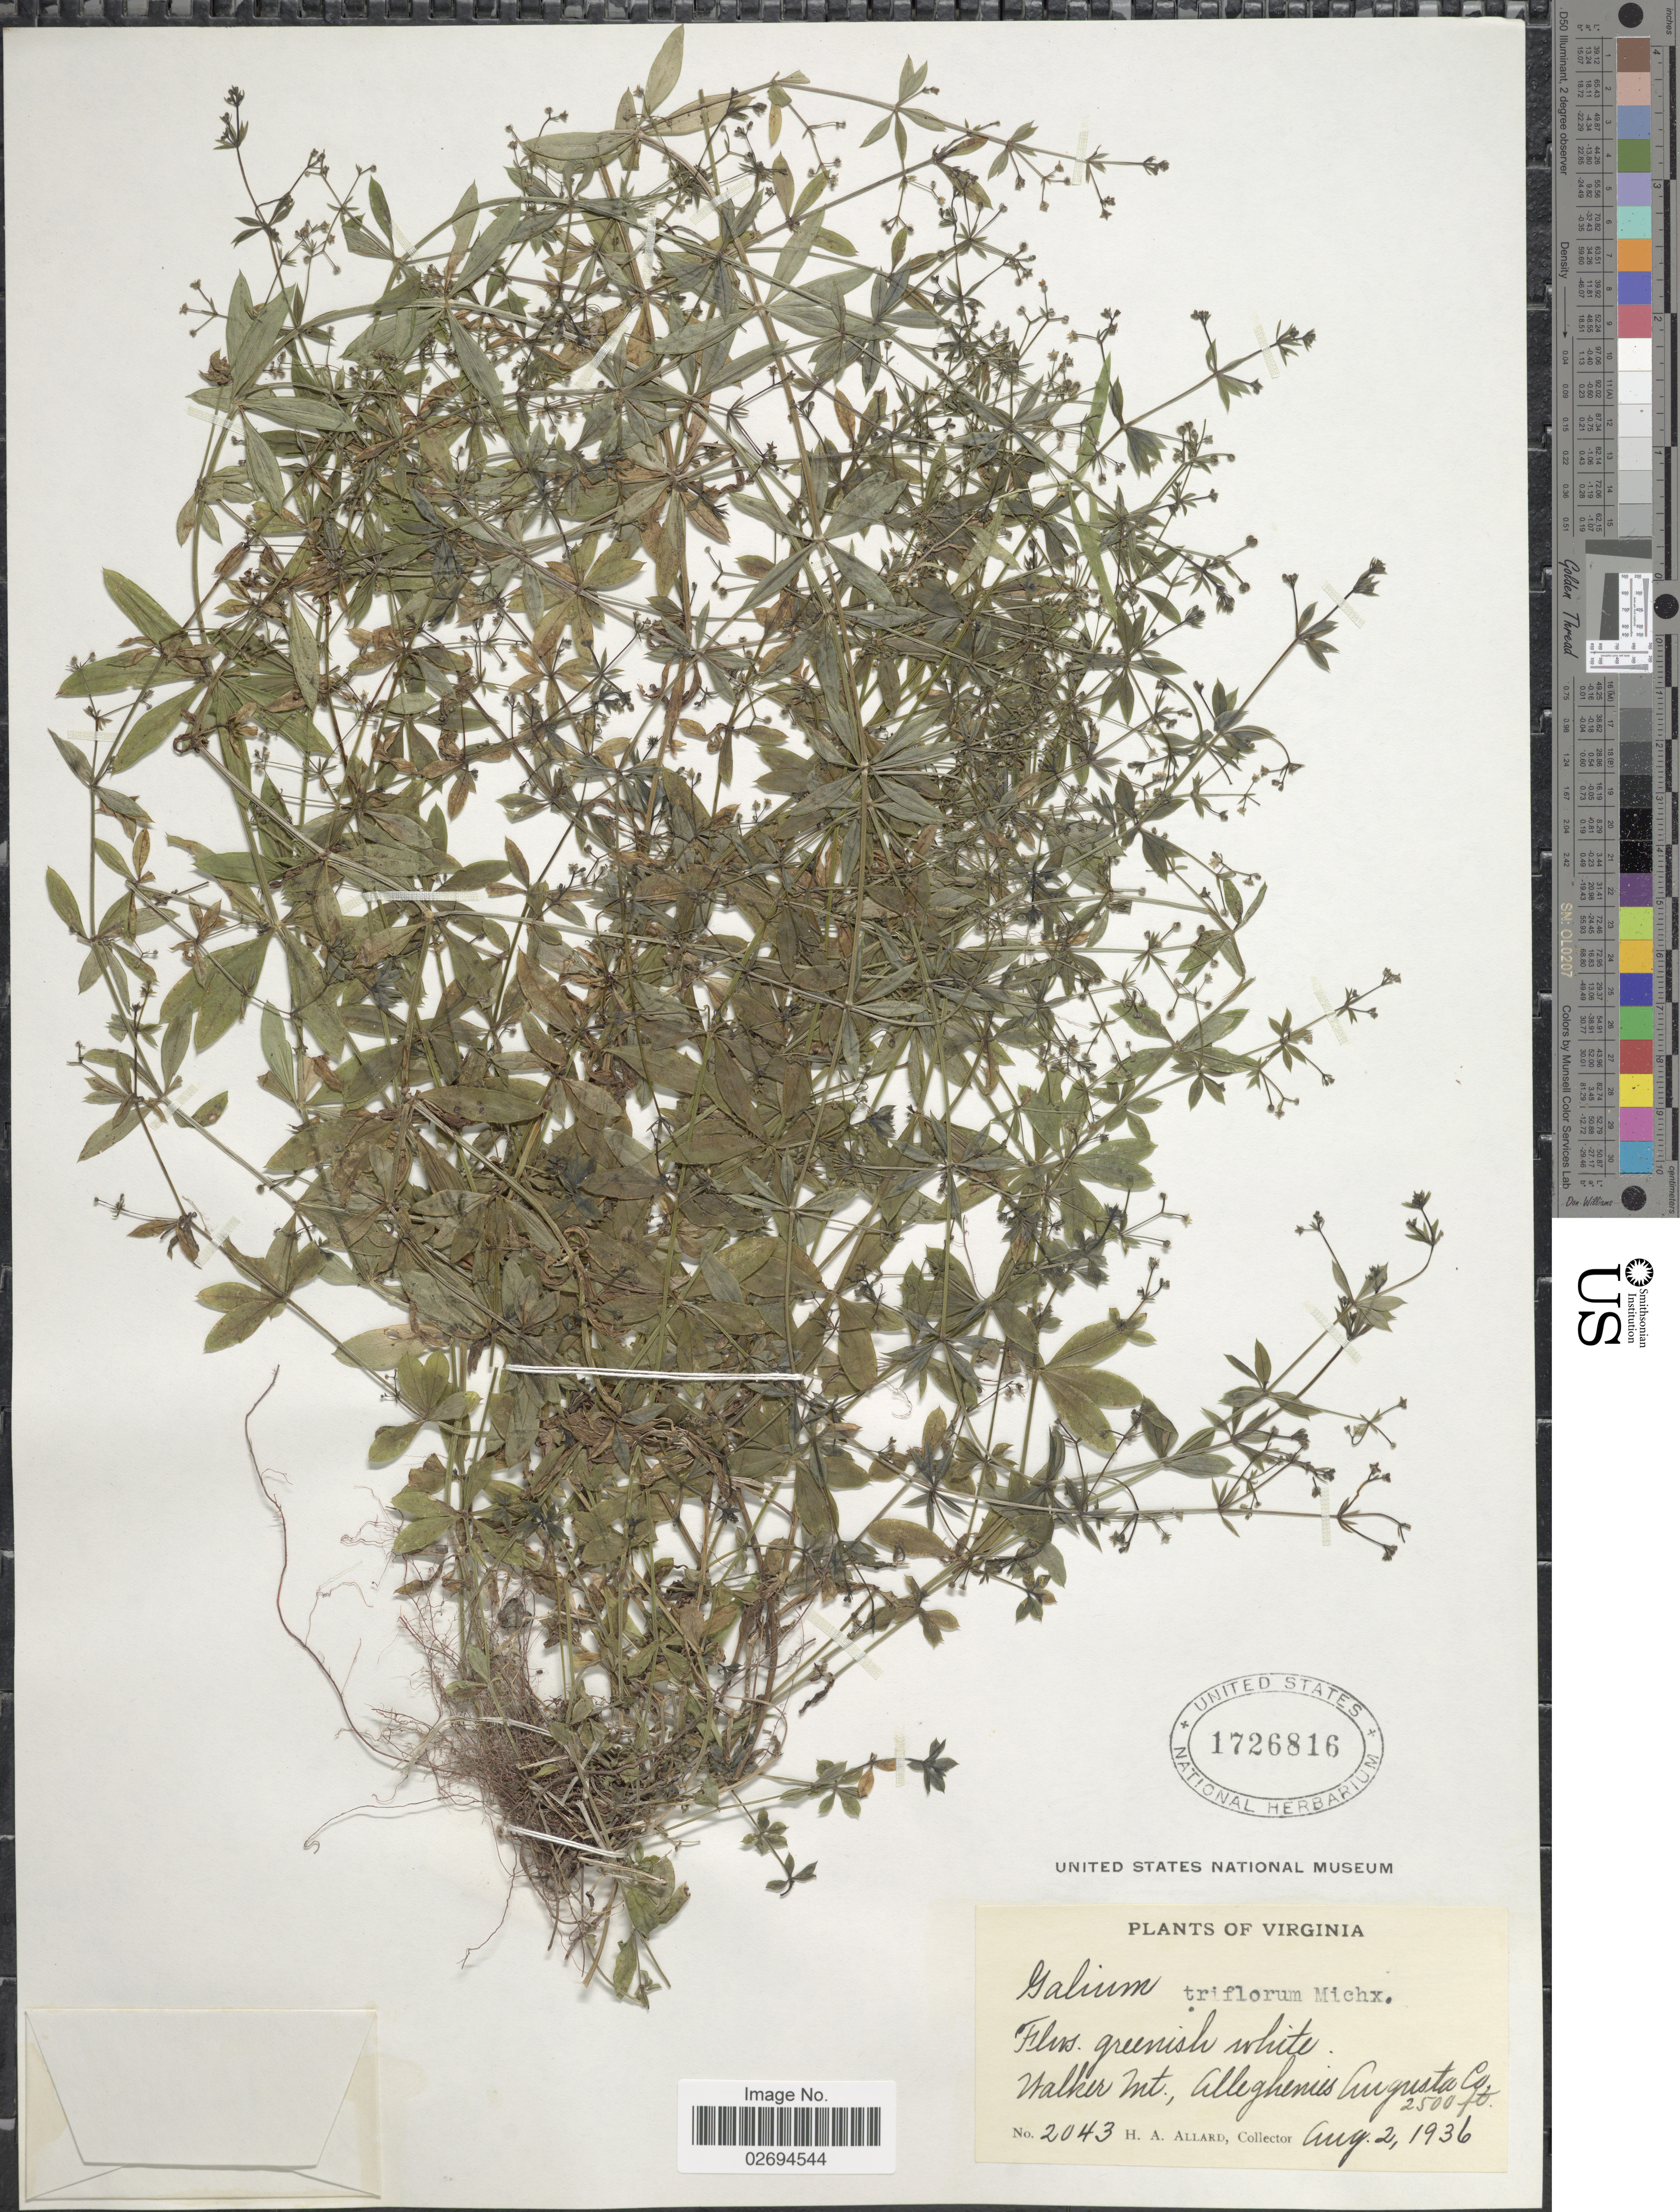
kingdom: Plantae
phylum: Tracheophyta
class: Magnoliopsida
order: Gentianales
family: Rubiaceae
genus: Galium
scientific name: Galium triflorum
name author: Michx.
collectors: H. A. Allard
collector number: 2043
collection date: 1936-08-02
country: United States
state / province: Virginia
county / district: Augusta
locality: Walker Mt., Alleghenies Augusta Co.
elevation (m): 762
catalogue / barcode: US 1726816